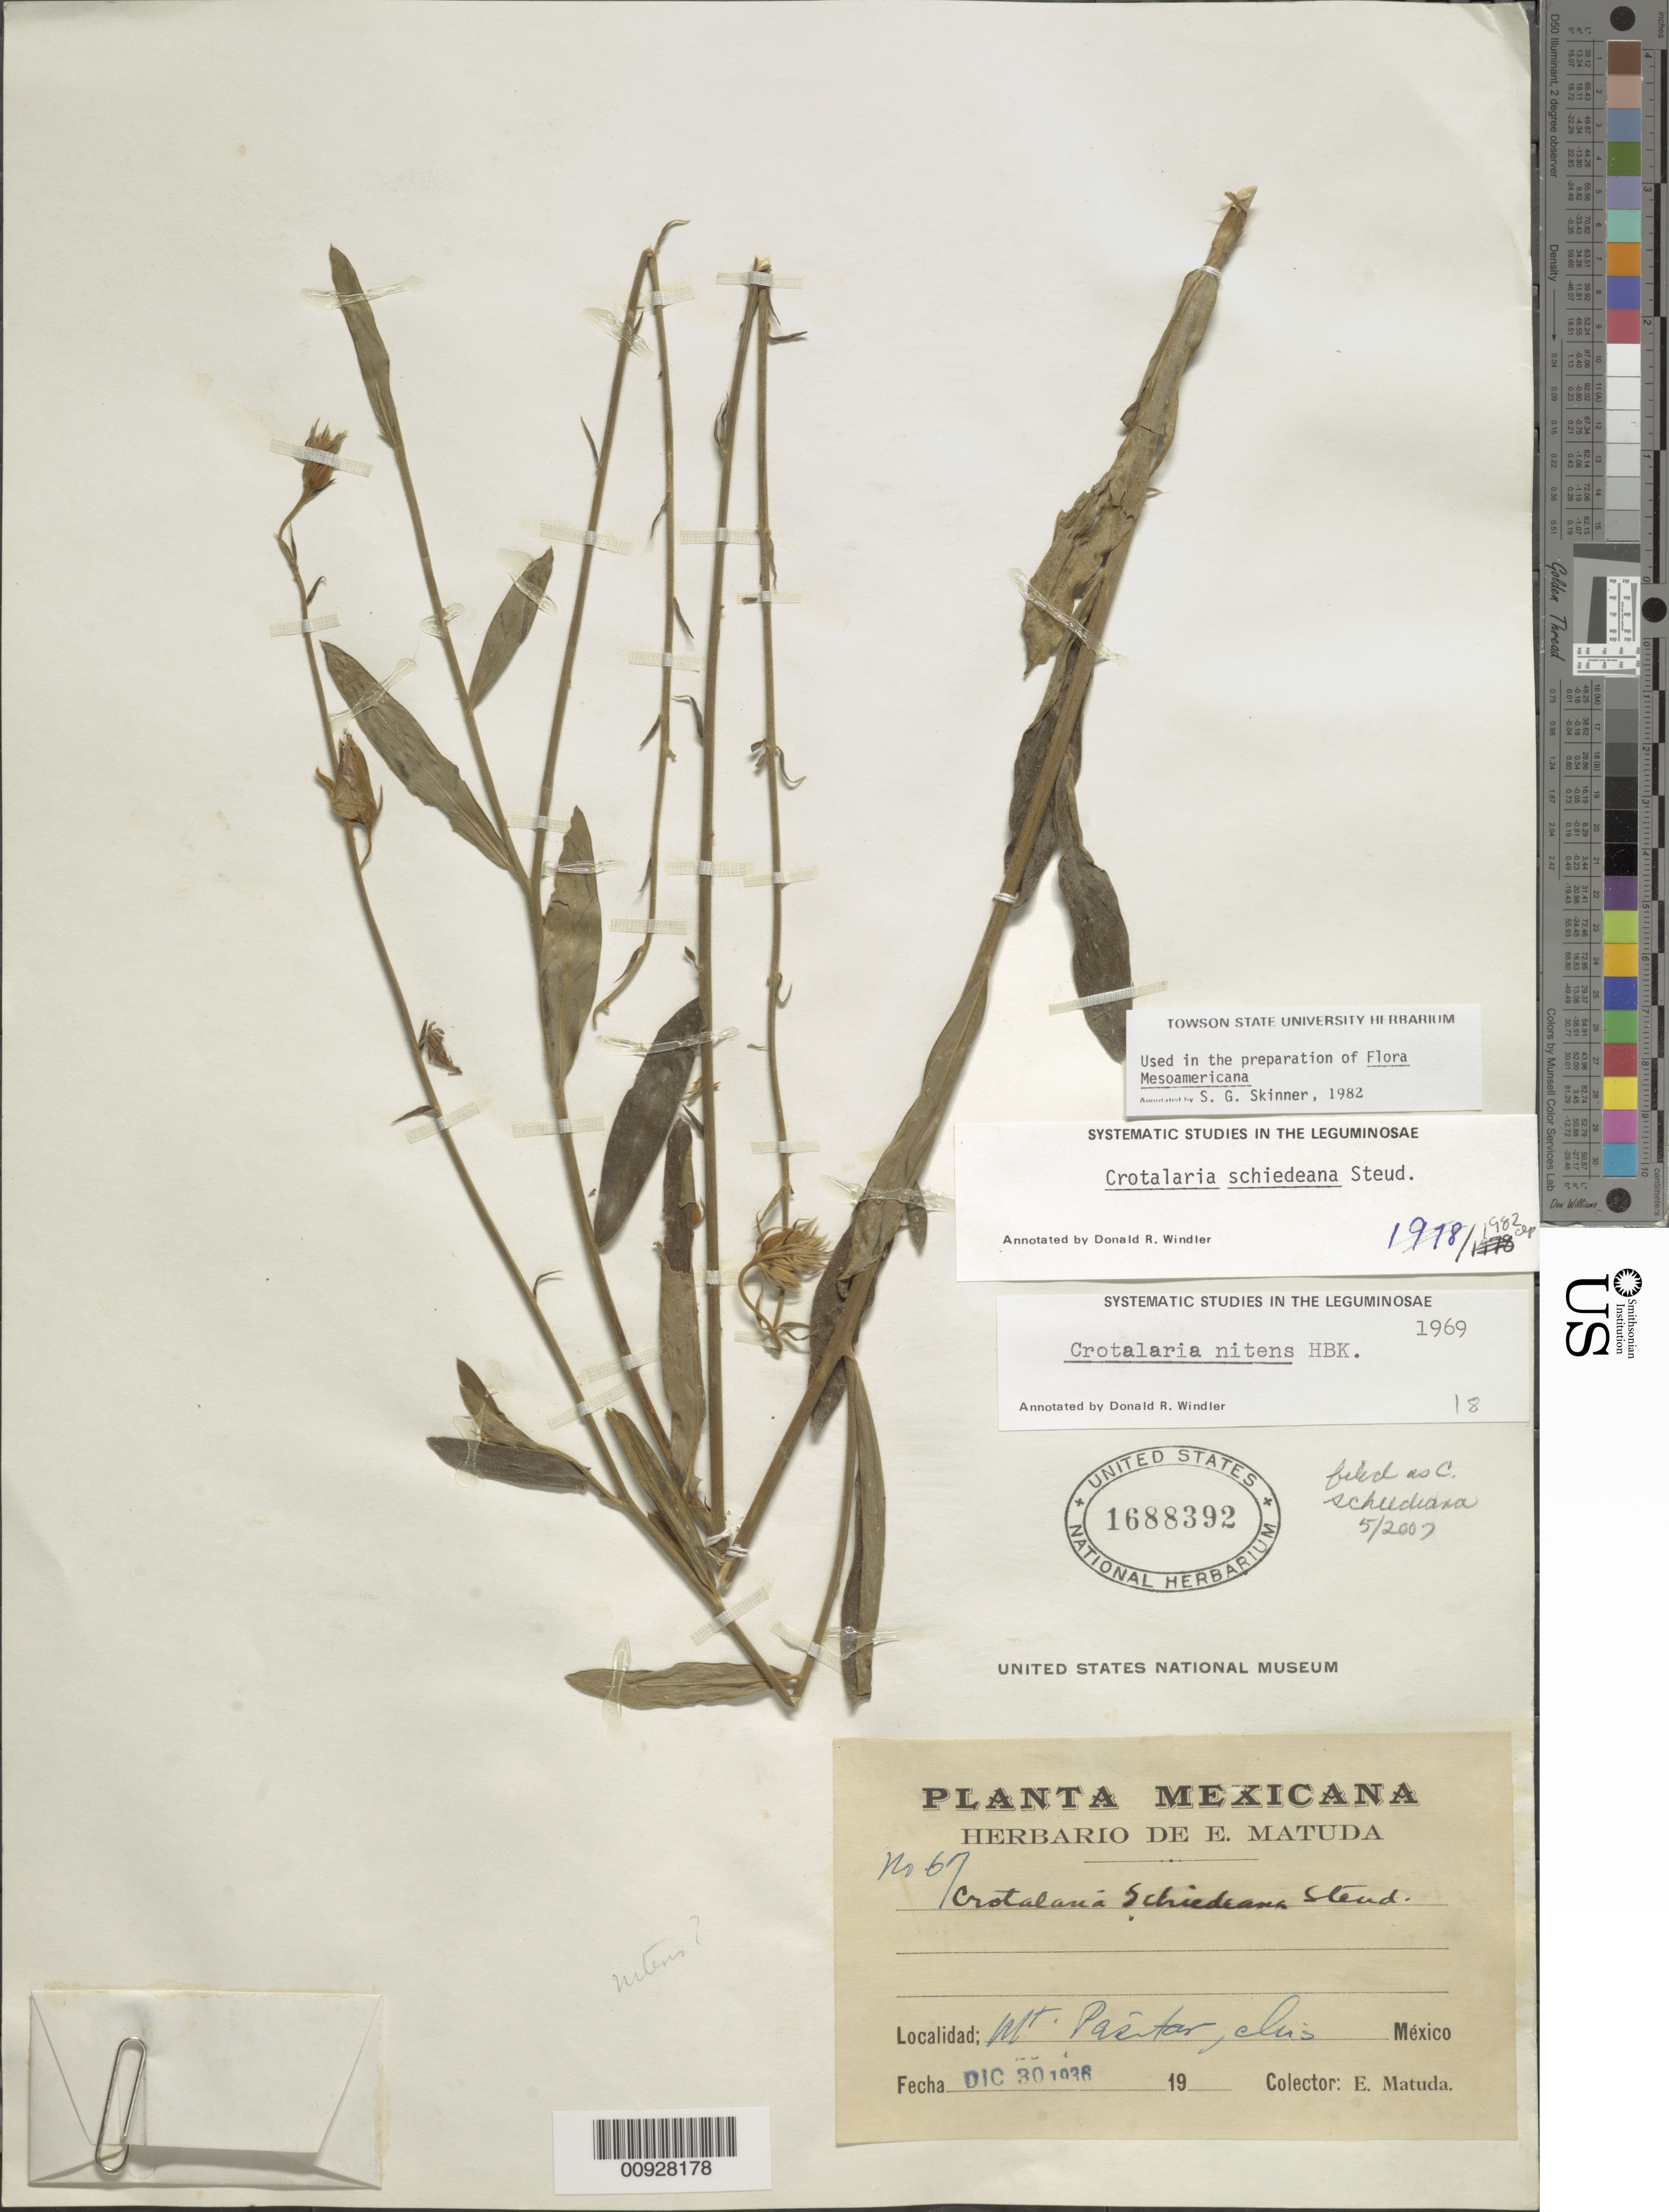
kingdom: Plantae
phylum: Tracheophyta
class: Magnoliopsida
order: Fabales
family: Fabaceae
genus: Crotalaria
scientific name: Crotalaria schiedeana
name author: Steud.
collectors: E. Matuda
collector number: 67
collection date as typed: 30 Dec 1936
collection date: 1936-12-30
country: Mexico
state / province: Chiapas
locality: Mt. Pasitar, Chiapas.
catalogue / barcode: US 1688392